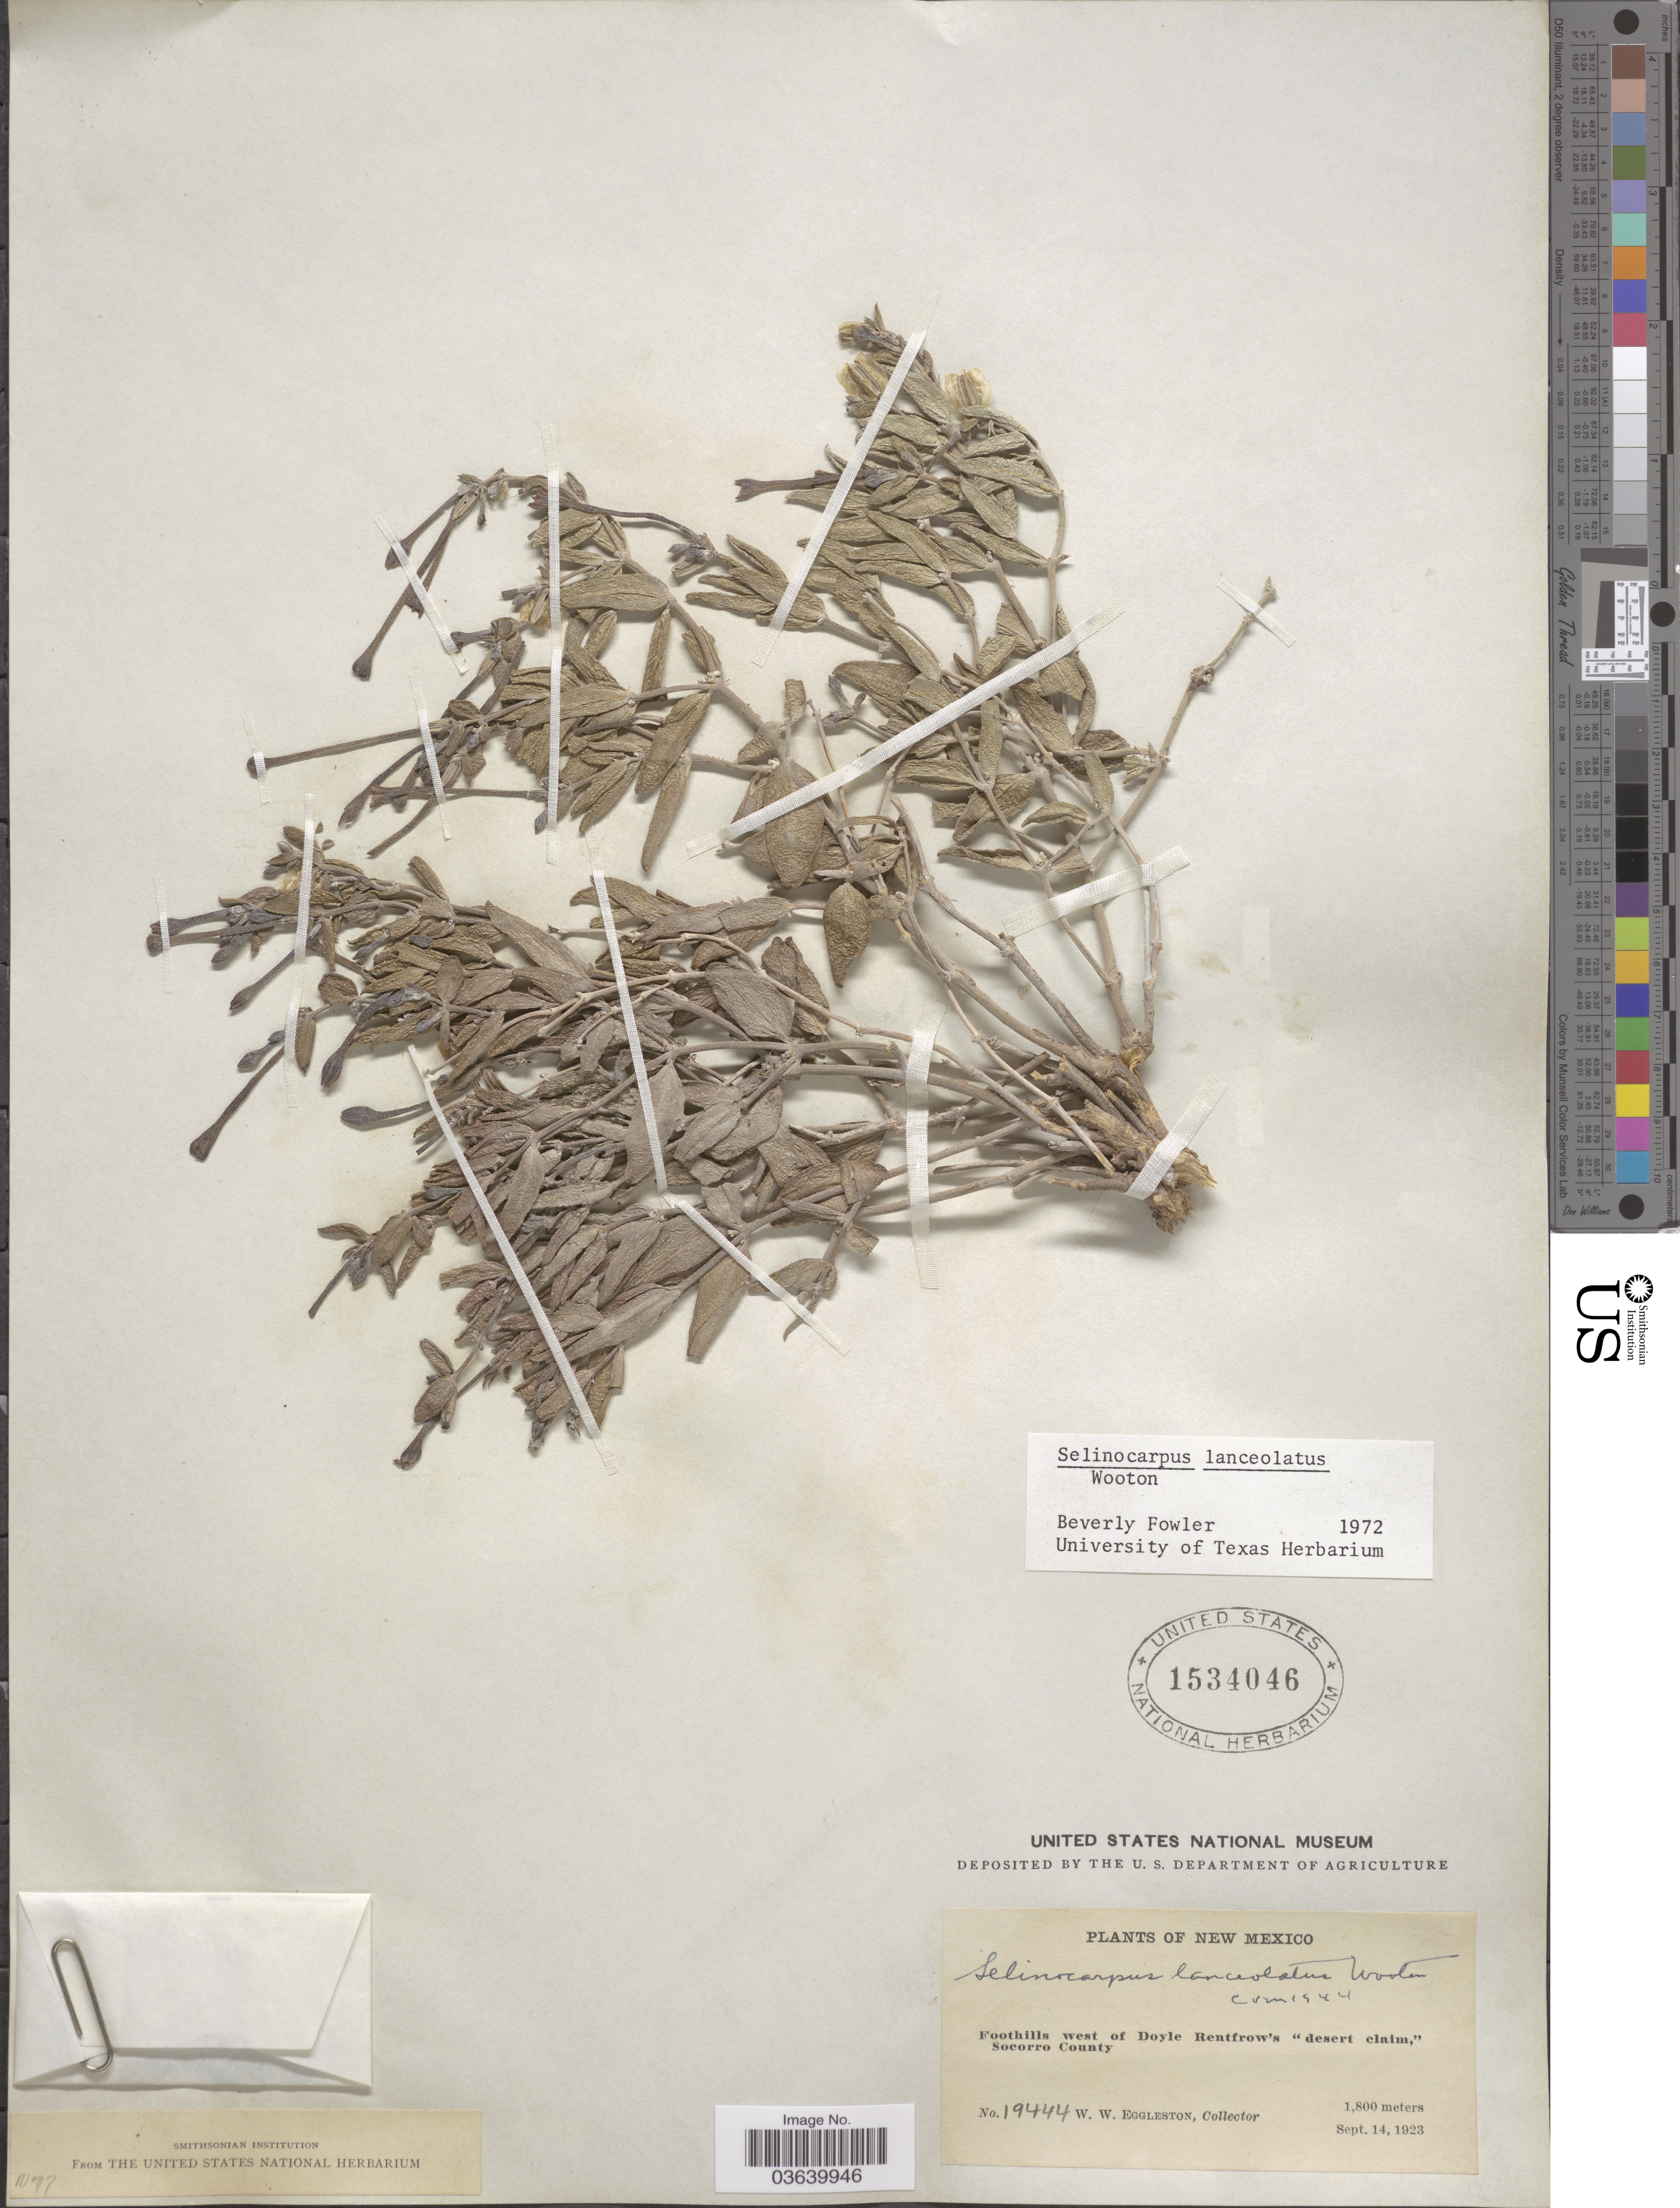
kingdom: Plantae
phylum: Tracheophyta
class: Magnoliopsida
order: Caryophyllales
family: Nyctaginaceae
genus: Acleisanthes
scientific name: Acleisanthes lanceolatus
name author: (Wooton) R.A. Levin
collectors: W. W. Eggleston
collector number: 19444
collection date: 1923-09-14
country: United States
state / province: New Mexico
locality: Foothills west of Doyle Rentfrow's "desert claim," Socorro County.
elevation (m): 1800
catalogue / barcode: US 1534046